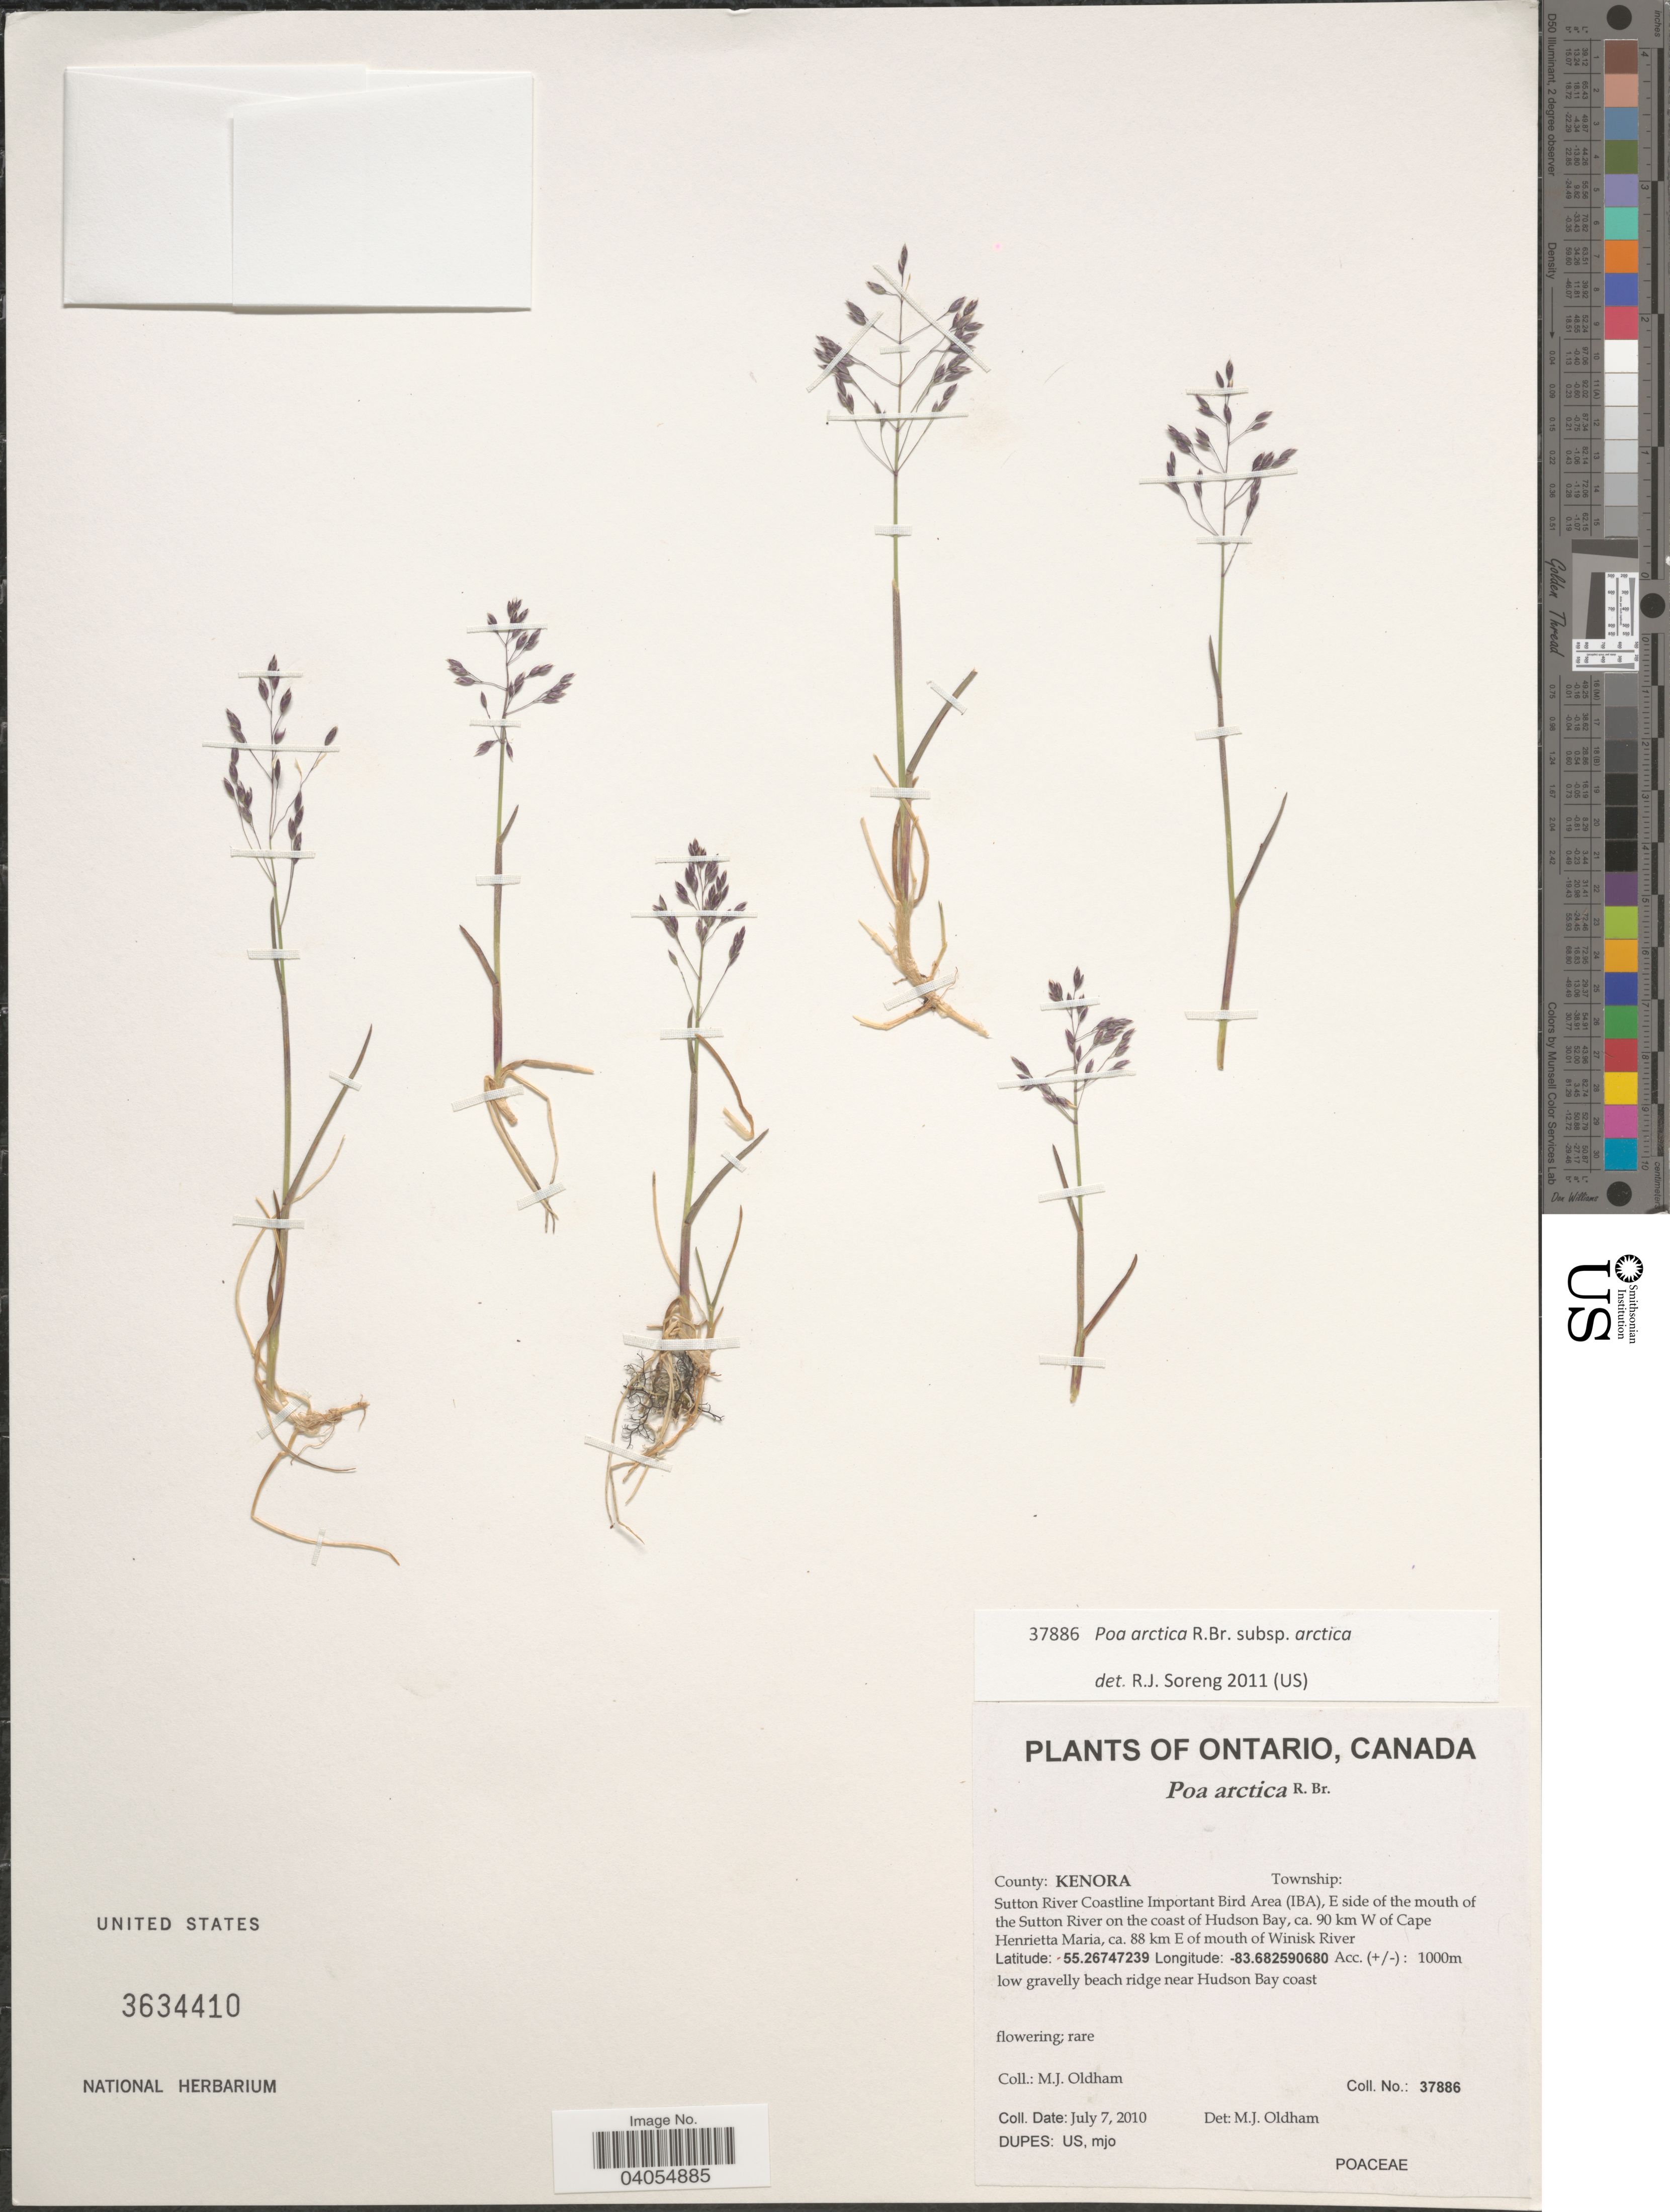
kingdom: Plantae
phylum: Tracheophyta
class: Liliopsida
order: Poales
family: Poaceae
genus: Poa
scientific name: Poa arctica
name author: R. Br.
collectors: M. Oldham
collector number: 37886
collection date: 2010-07-07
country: Canada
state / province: Ontario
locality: County: Kenora. Sutton River Coatline Important Bird Ares (IBA), E side of the mouth of the Sutton River on the coast of Hudson Bay, ca. 90 km W of Cape Henrietta Maria, ca. 88 km E of mouth of Winisk River. Low gravelly beach ridge near Hudson Bay coast.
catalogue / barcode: US 3634410